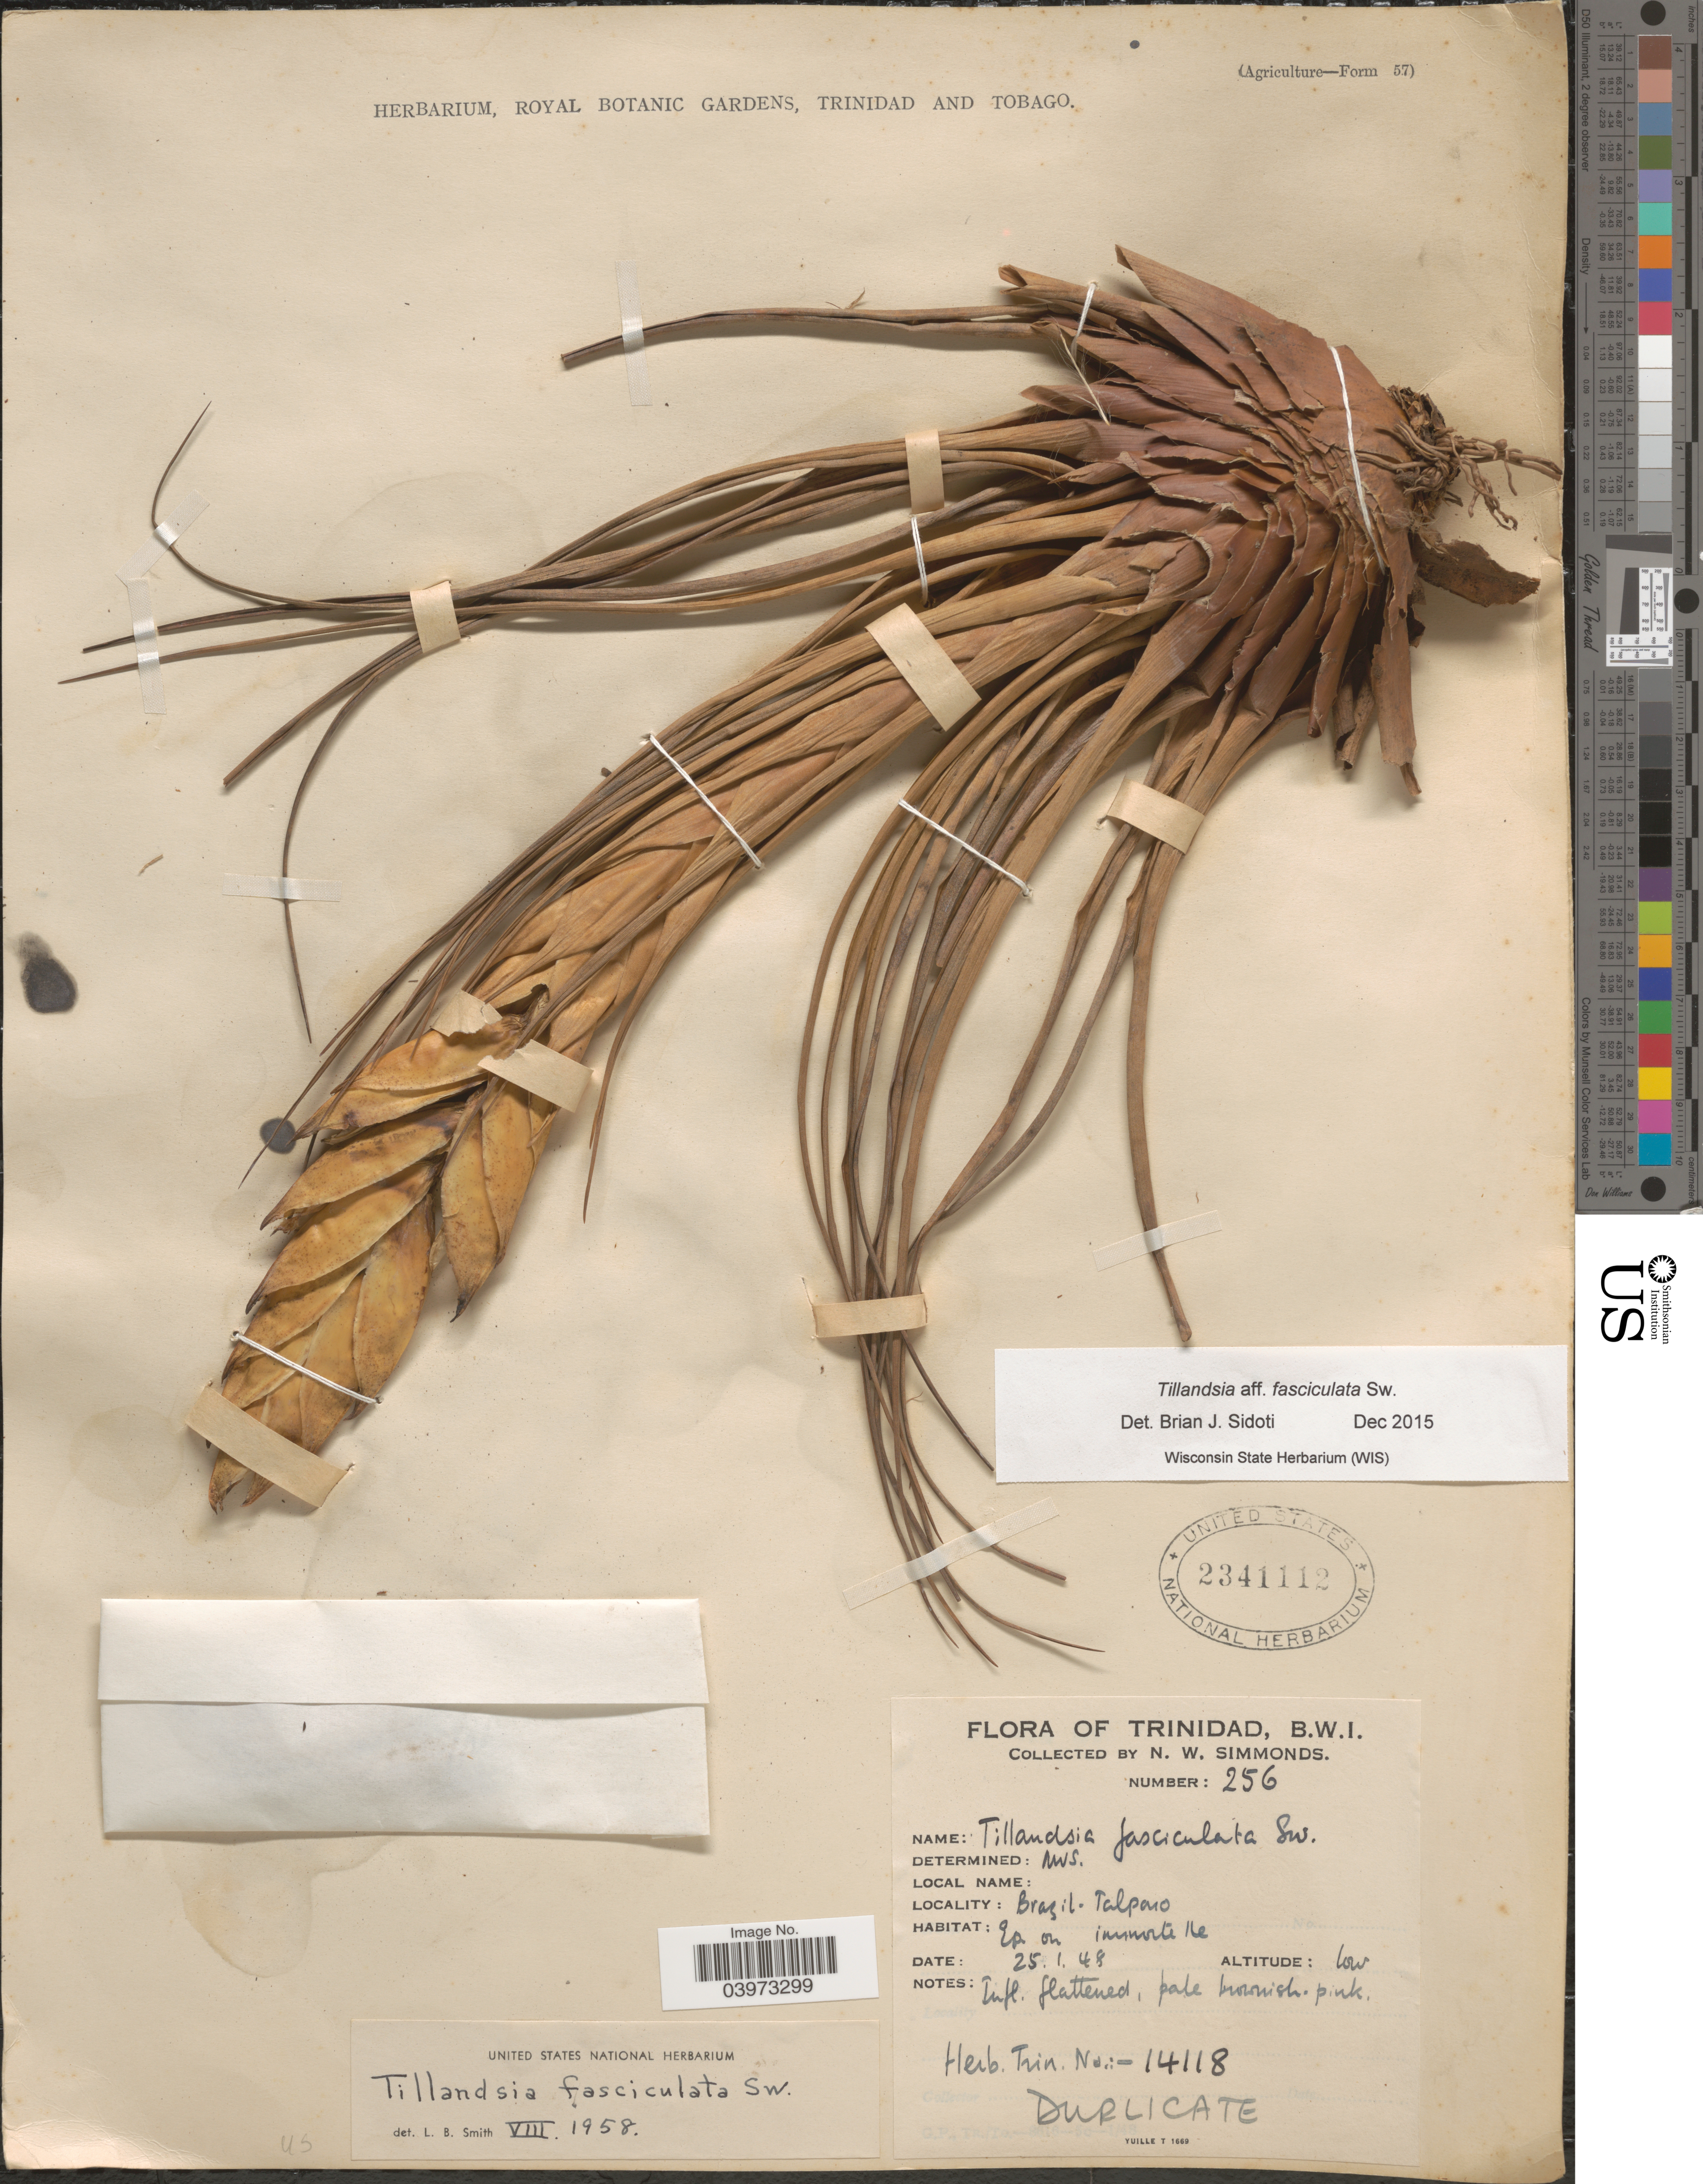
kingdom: Plantae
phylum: Tracheophyta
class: Liliopsida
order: Poales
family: Bromeliaceae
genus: Tillandsia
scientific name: Tillandsia fasciculata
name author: Sw.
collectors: N. W. Simmonds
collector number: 256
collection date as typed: Transcribed d/m/y: 25/1/48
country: Trinidad and Tobago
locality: Trinidad, B.W.I. Brazil-Talparo.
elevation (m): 10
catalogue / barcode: US 2341112